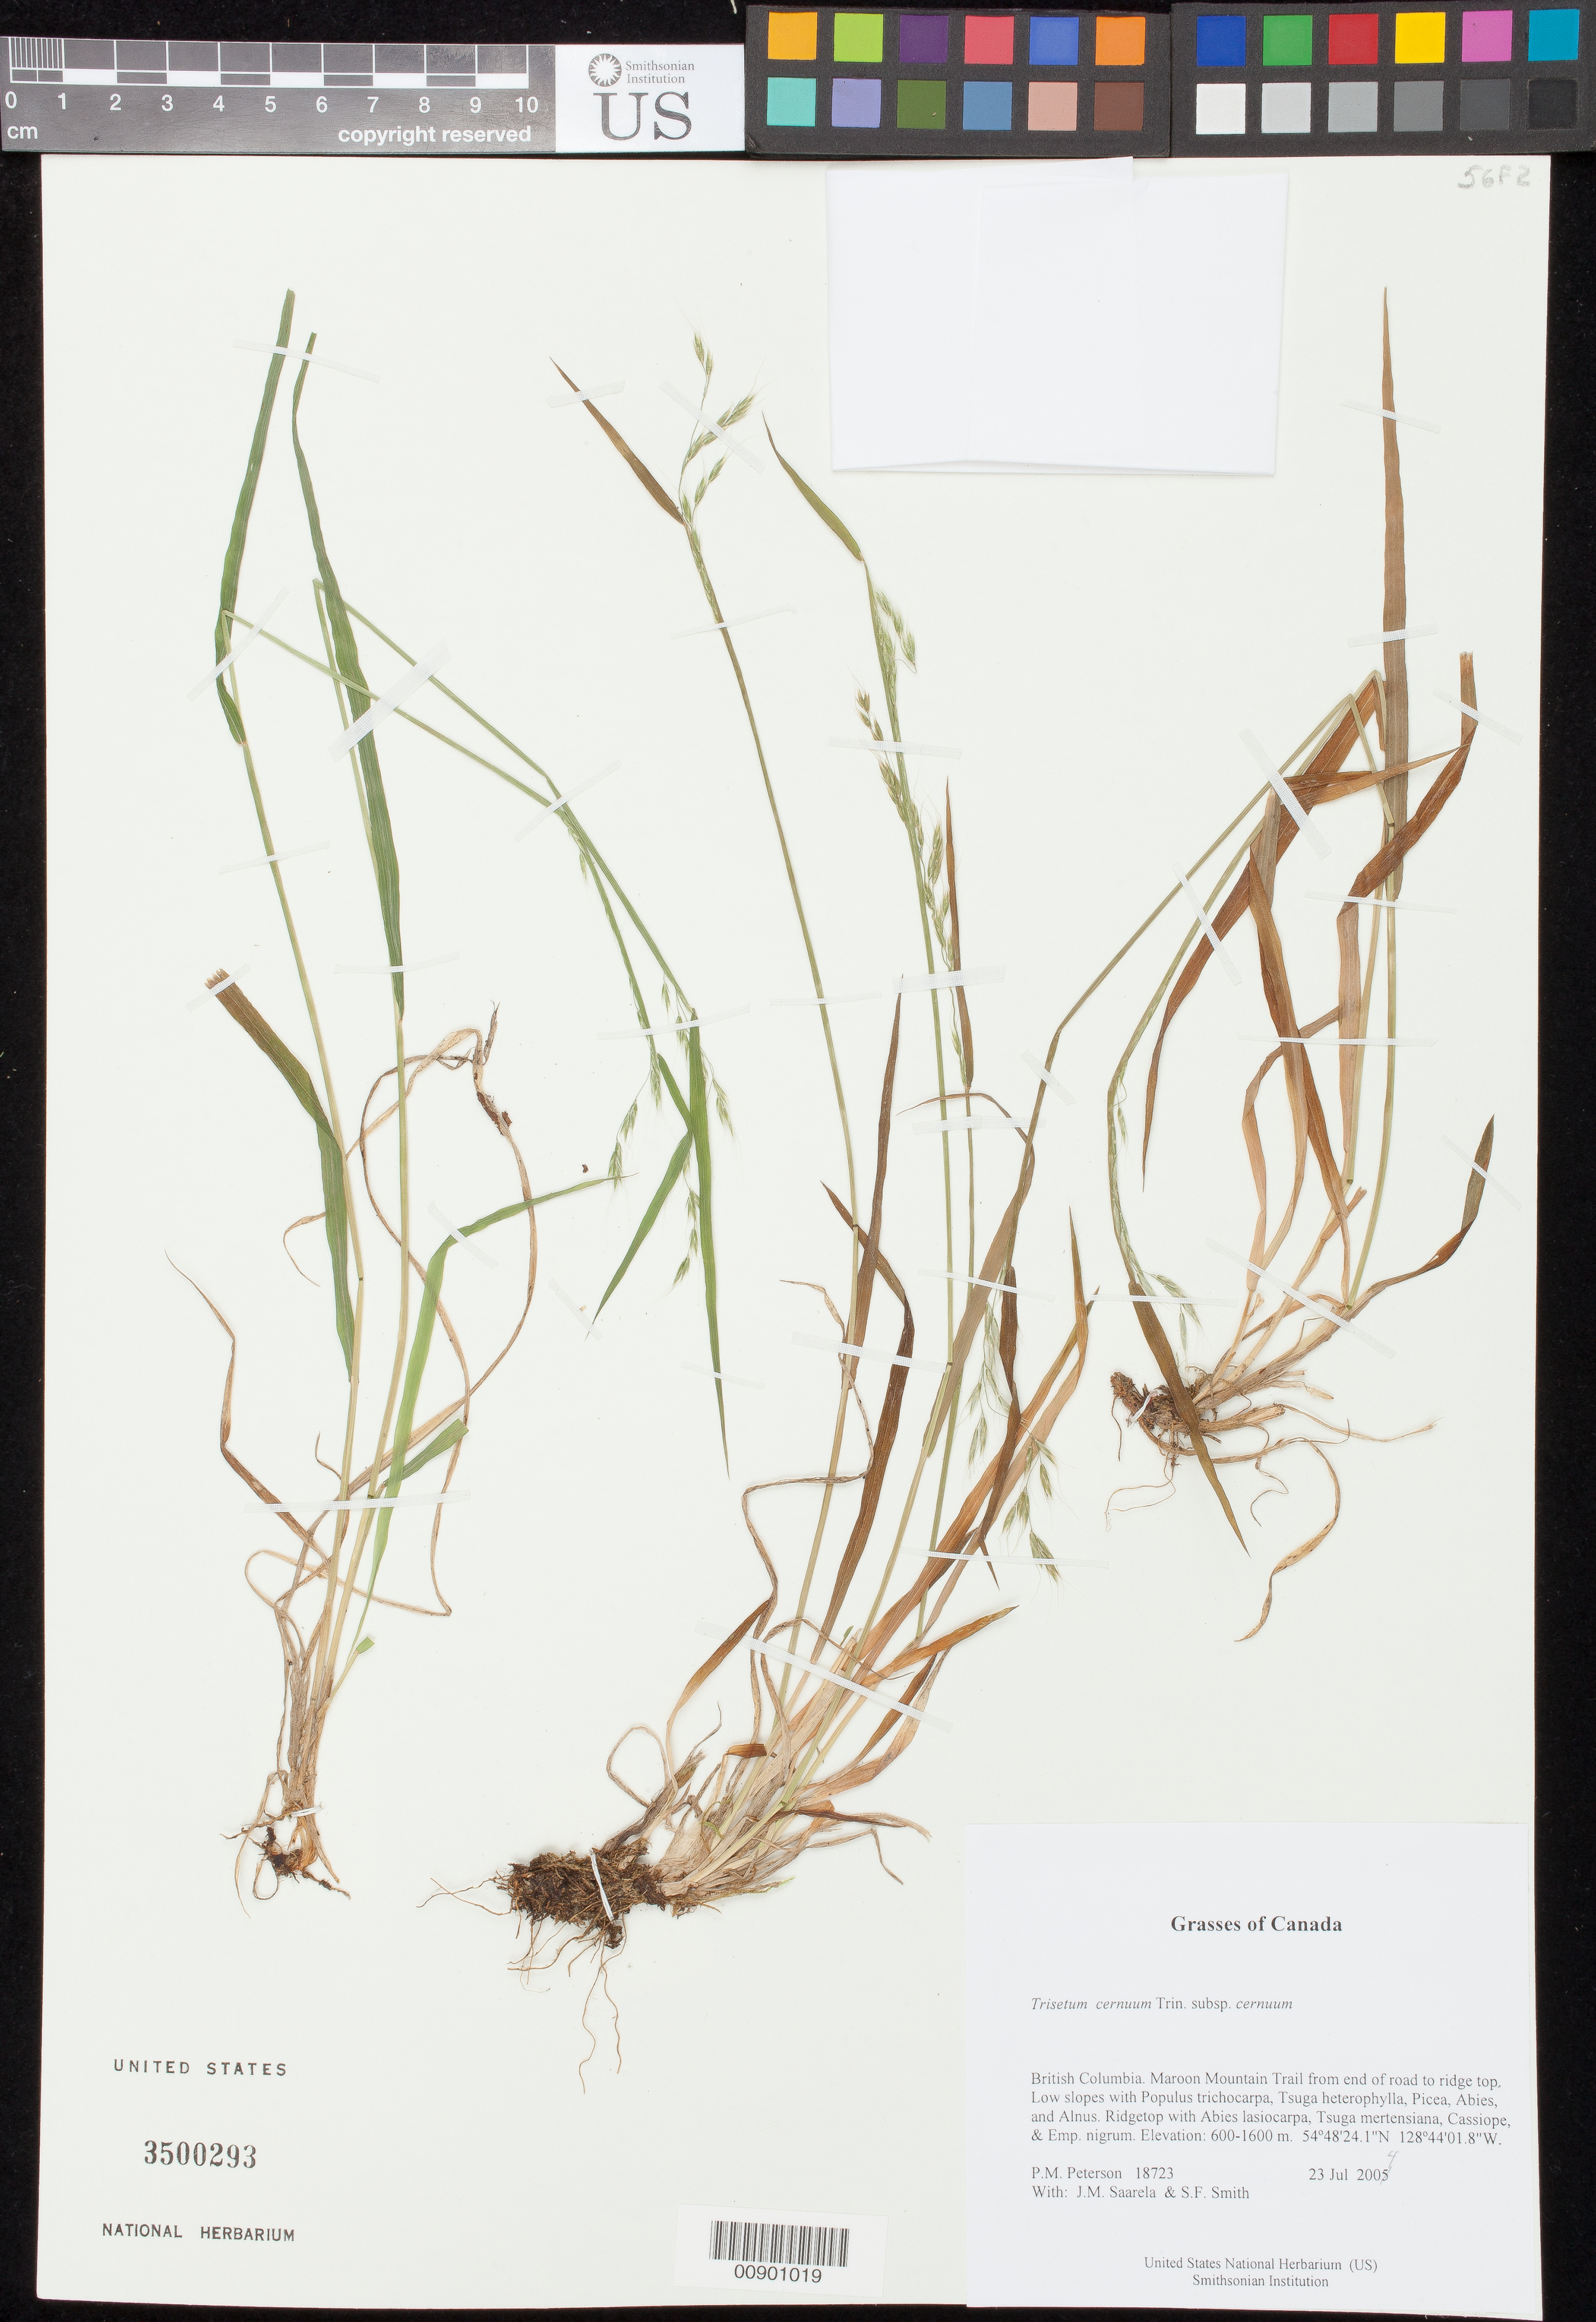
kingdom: Plantae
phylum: Tracheophyta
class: Liliopsida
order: Poales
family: Poaceae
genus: Graphephorum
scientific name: Graphephorum cernuum ined.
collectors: P. M. Peterson, J. Saarela & S.F. Smith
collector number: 18723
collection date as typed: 23 Jul 2004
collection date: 2004-07-23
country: Canada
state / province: British Columbia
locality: Maroon Mountain Trail from end of road to ridge top. Low slopes with Populus trichocarpa, Tsuga heterophylla, Picea, Abies, and Alnus. Ridgetop with Abies lasiocarpa, Tsuga mertensiana, Cassiope, & Emp. nigrum.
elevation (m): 600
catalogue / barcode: US 3500293